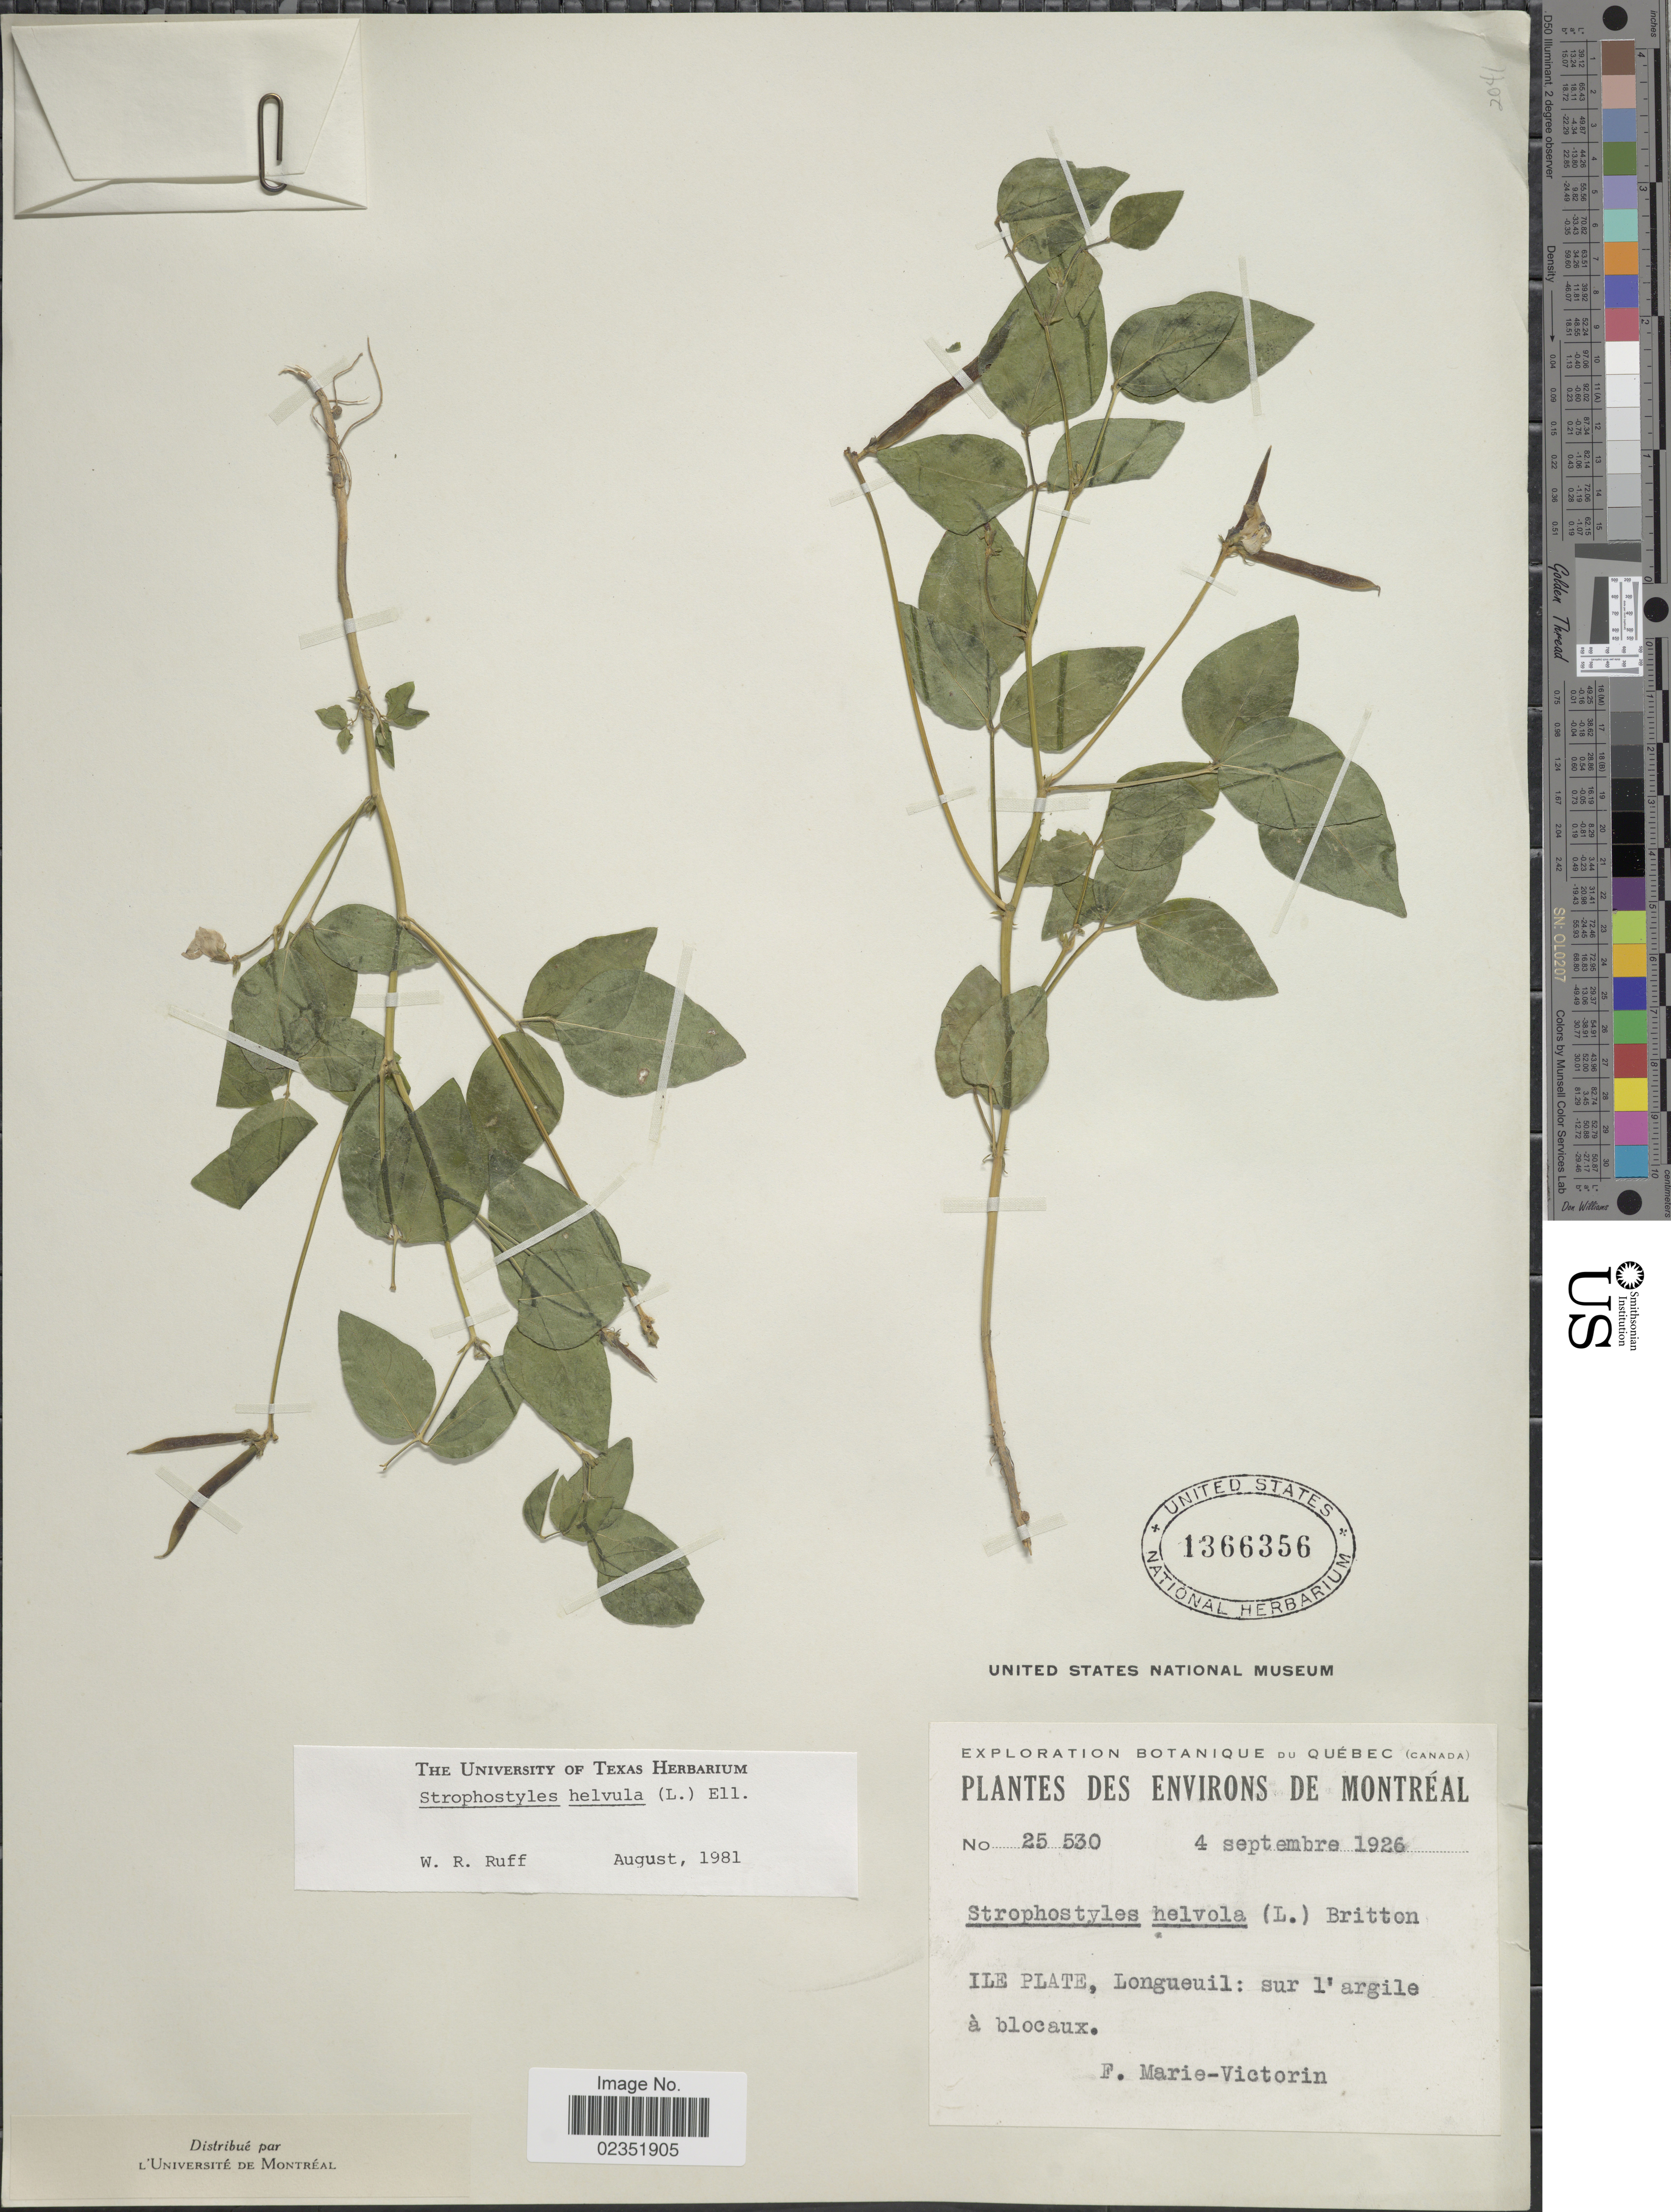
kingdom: Plantae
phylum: Tracheophyta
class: Magnoliopsida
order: Fabales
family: Fabaceae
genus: Strophostyles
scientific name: Strophostyles helvola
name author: (L.) Elliott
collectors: F. Marie-Victorin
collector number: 25530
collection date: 1926-09-04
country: Canada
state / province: Quebec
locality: Des Environs de Montréal, Ile Plate, Longueuil: sur l'argile à blocaux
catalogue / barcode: US 1366356